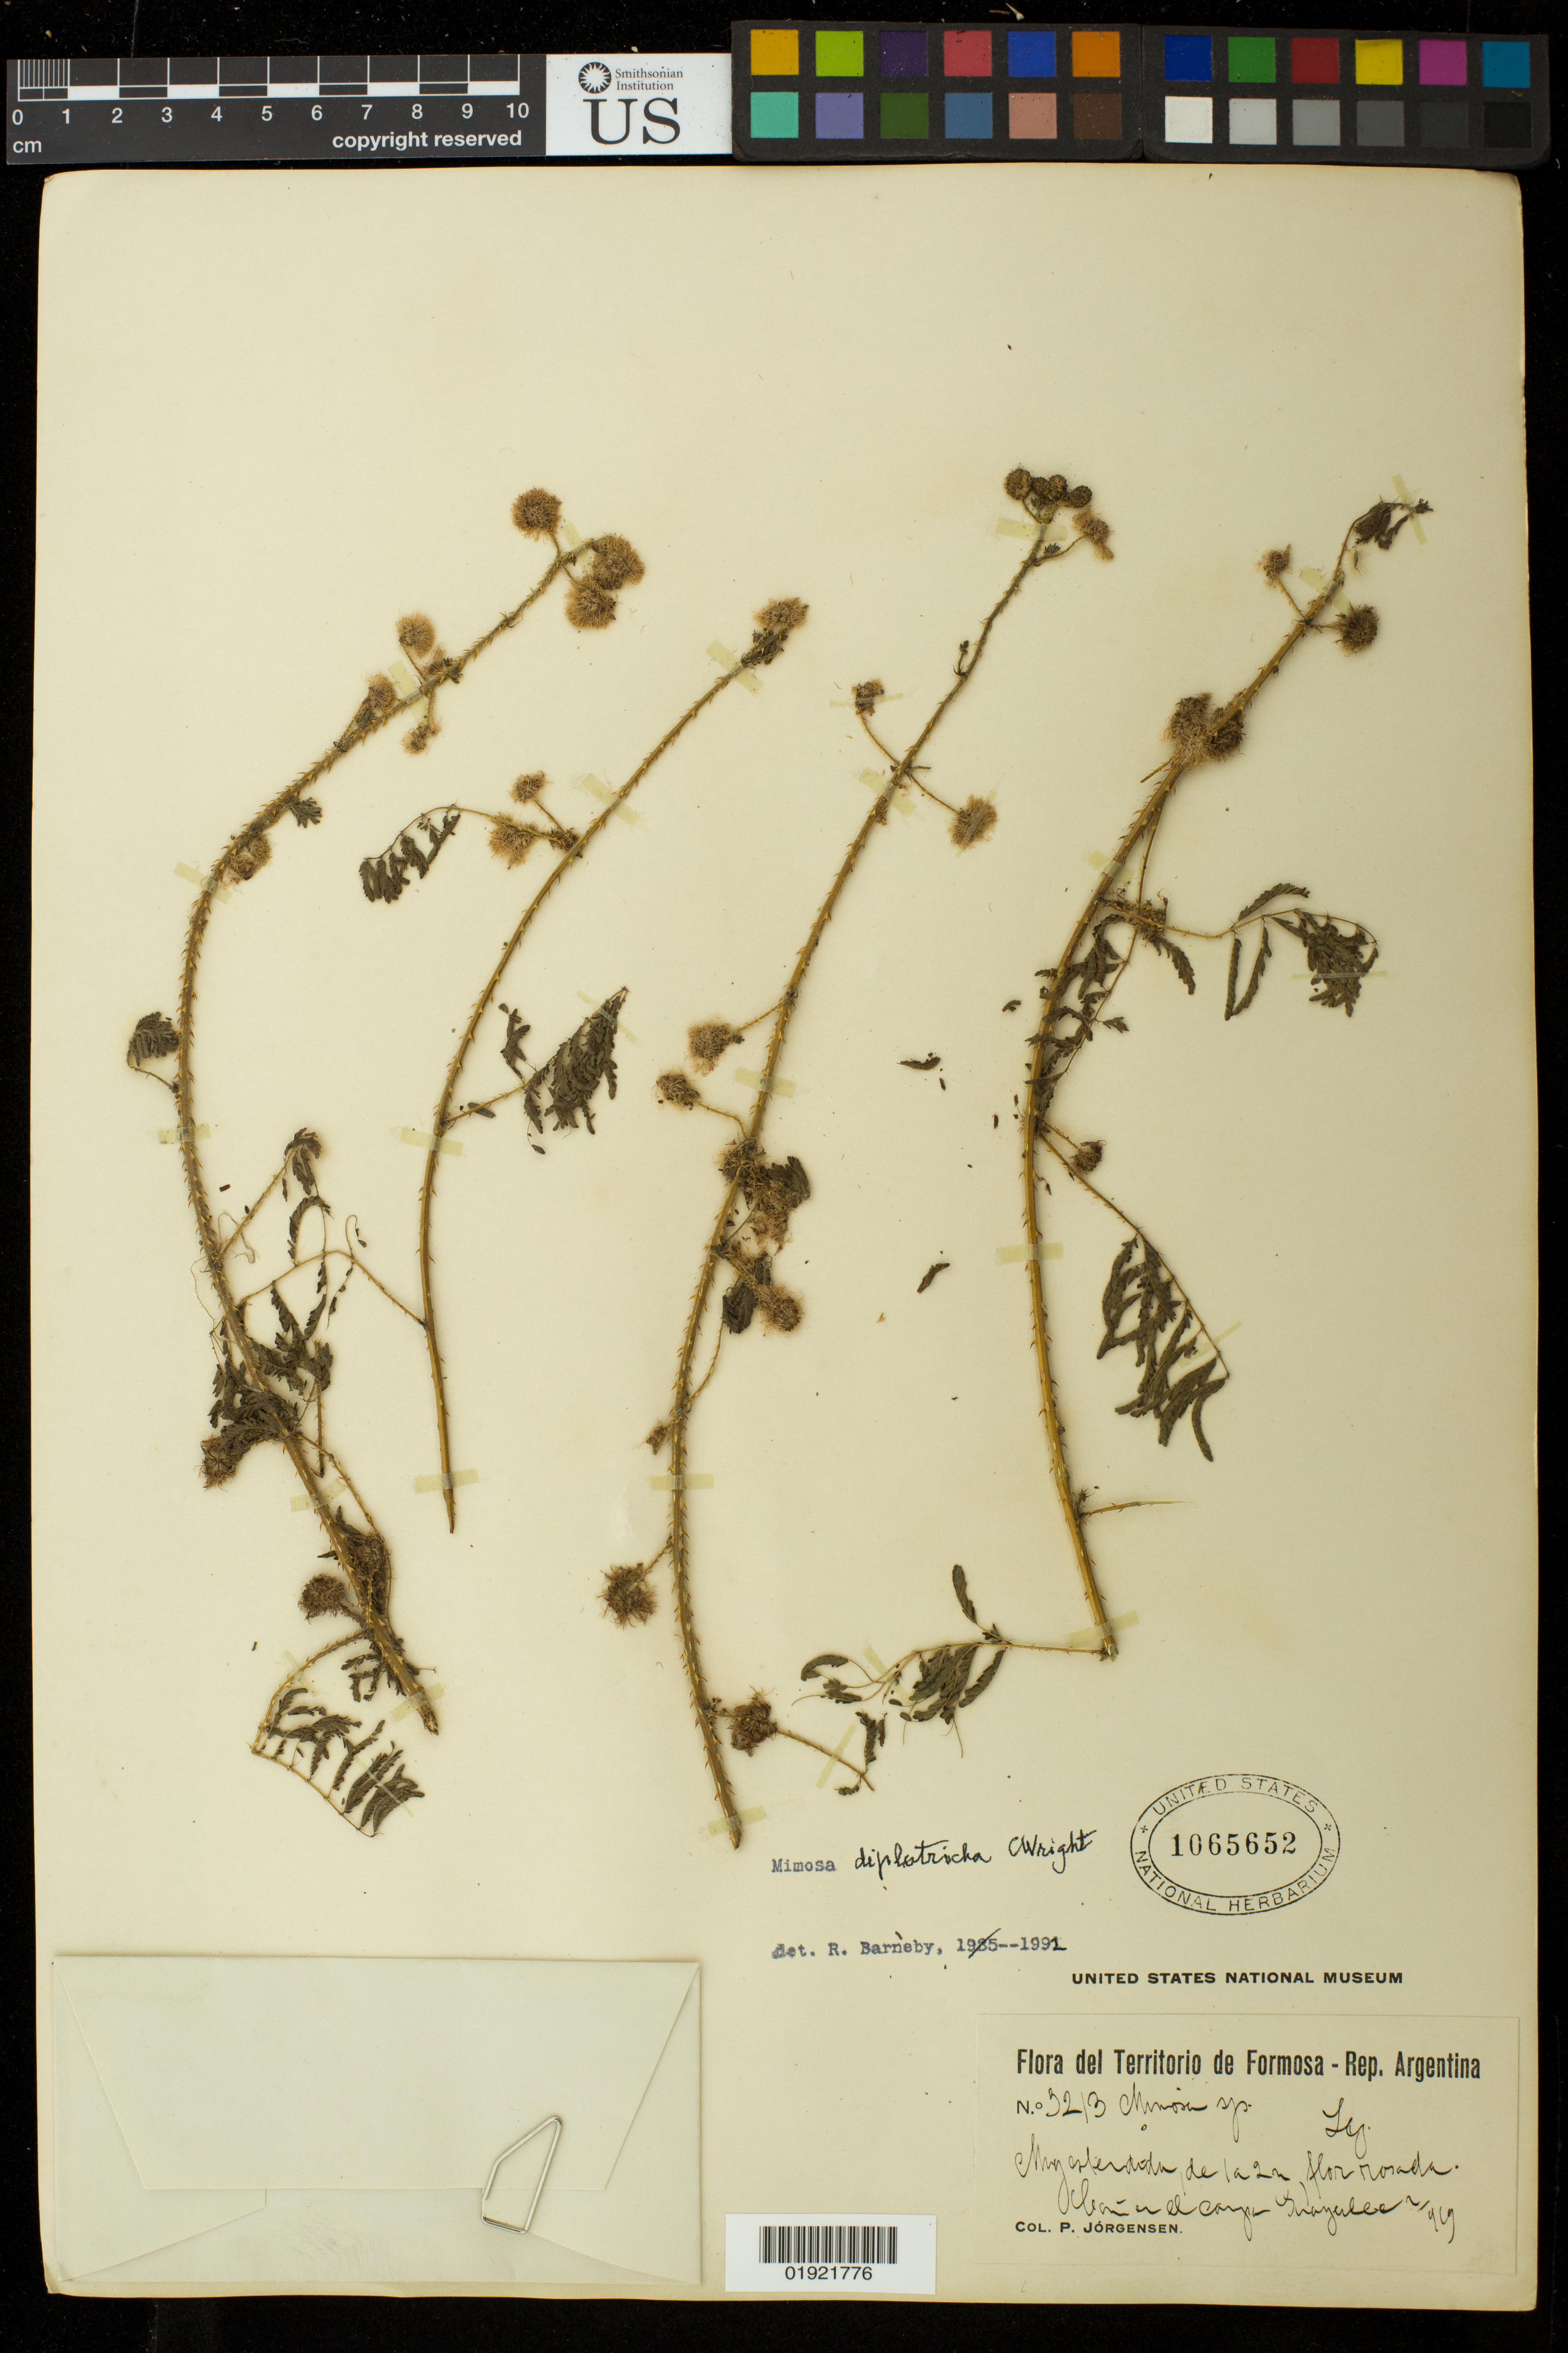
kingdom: Plantae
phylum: Tracheophyta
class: Magnoliopsida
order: Fabales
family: Fabaceae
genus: Mimosa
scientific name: Mimosa diplotricha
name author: C. Wright in Sauvalle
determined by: Barneby, Rupert C., (NY)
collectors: P. Jörgensen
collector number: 3213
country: Argentina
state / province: Formosa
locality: Comun en el campo Guayculee. [interpreted]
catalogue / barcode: US 1065652